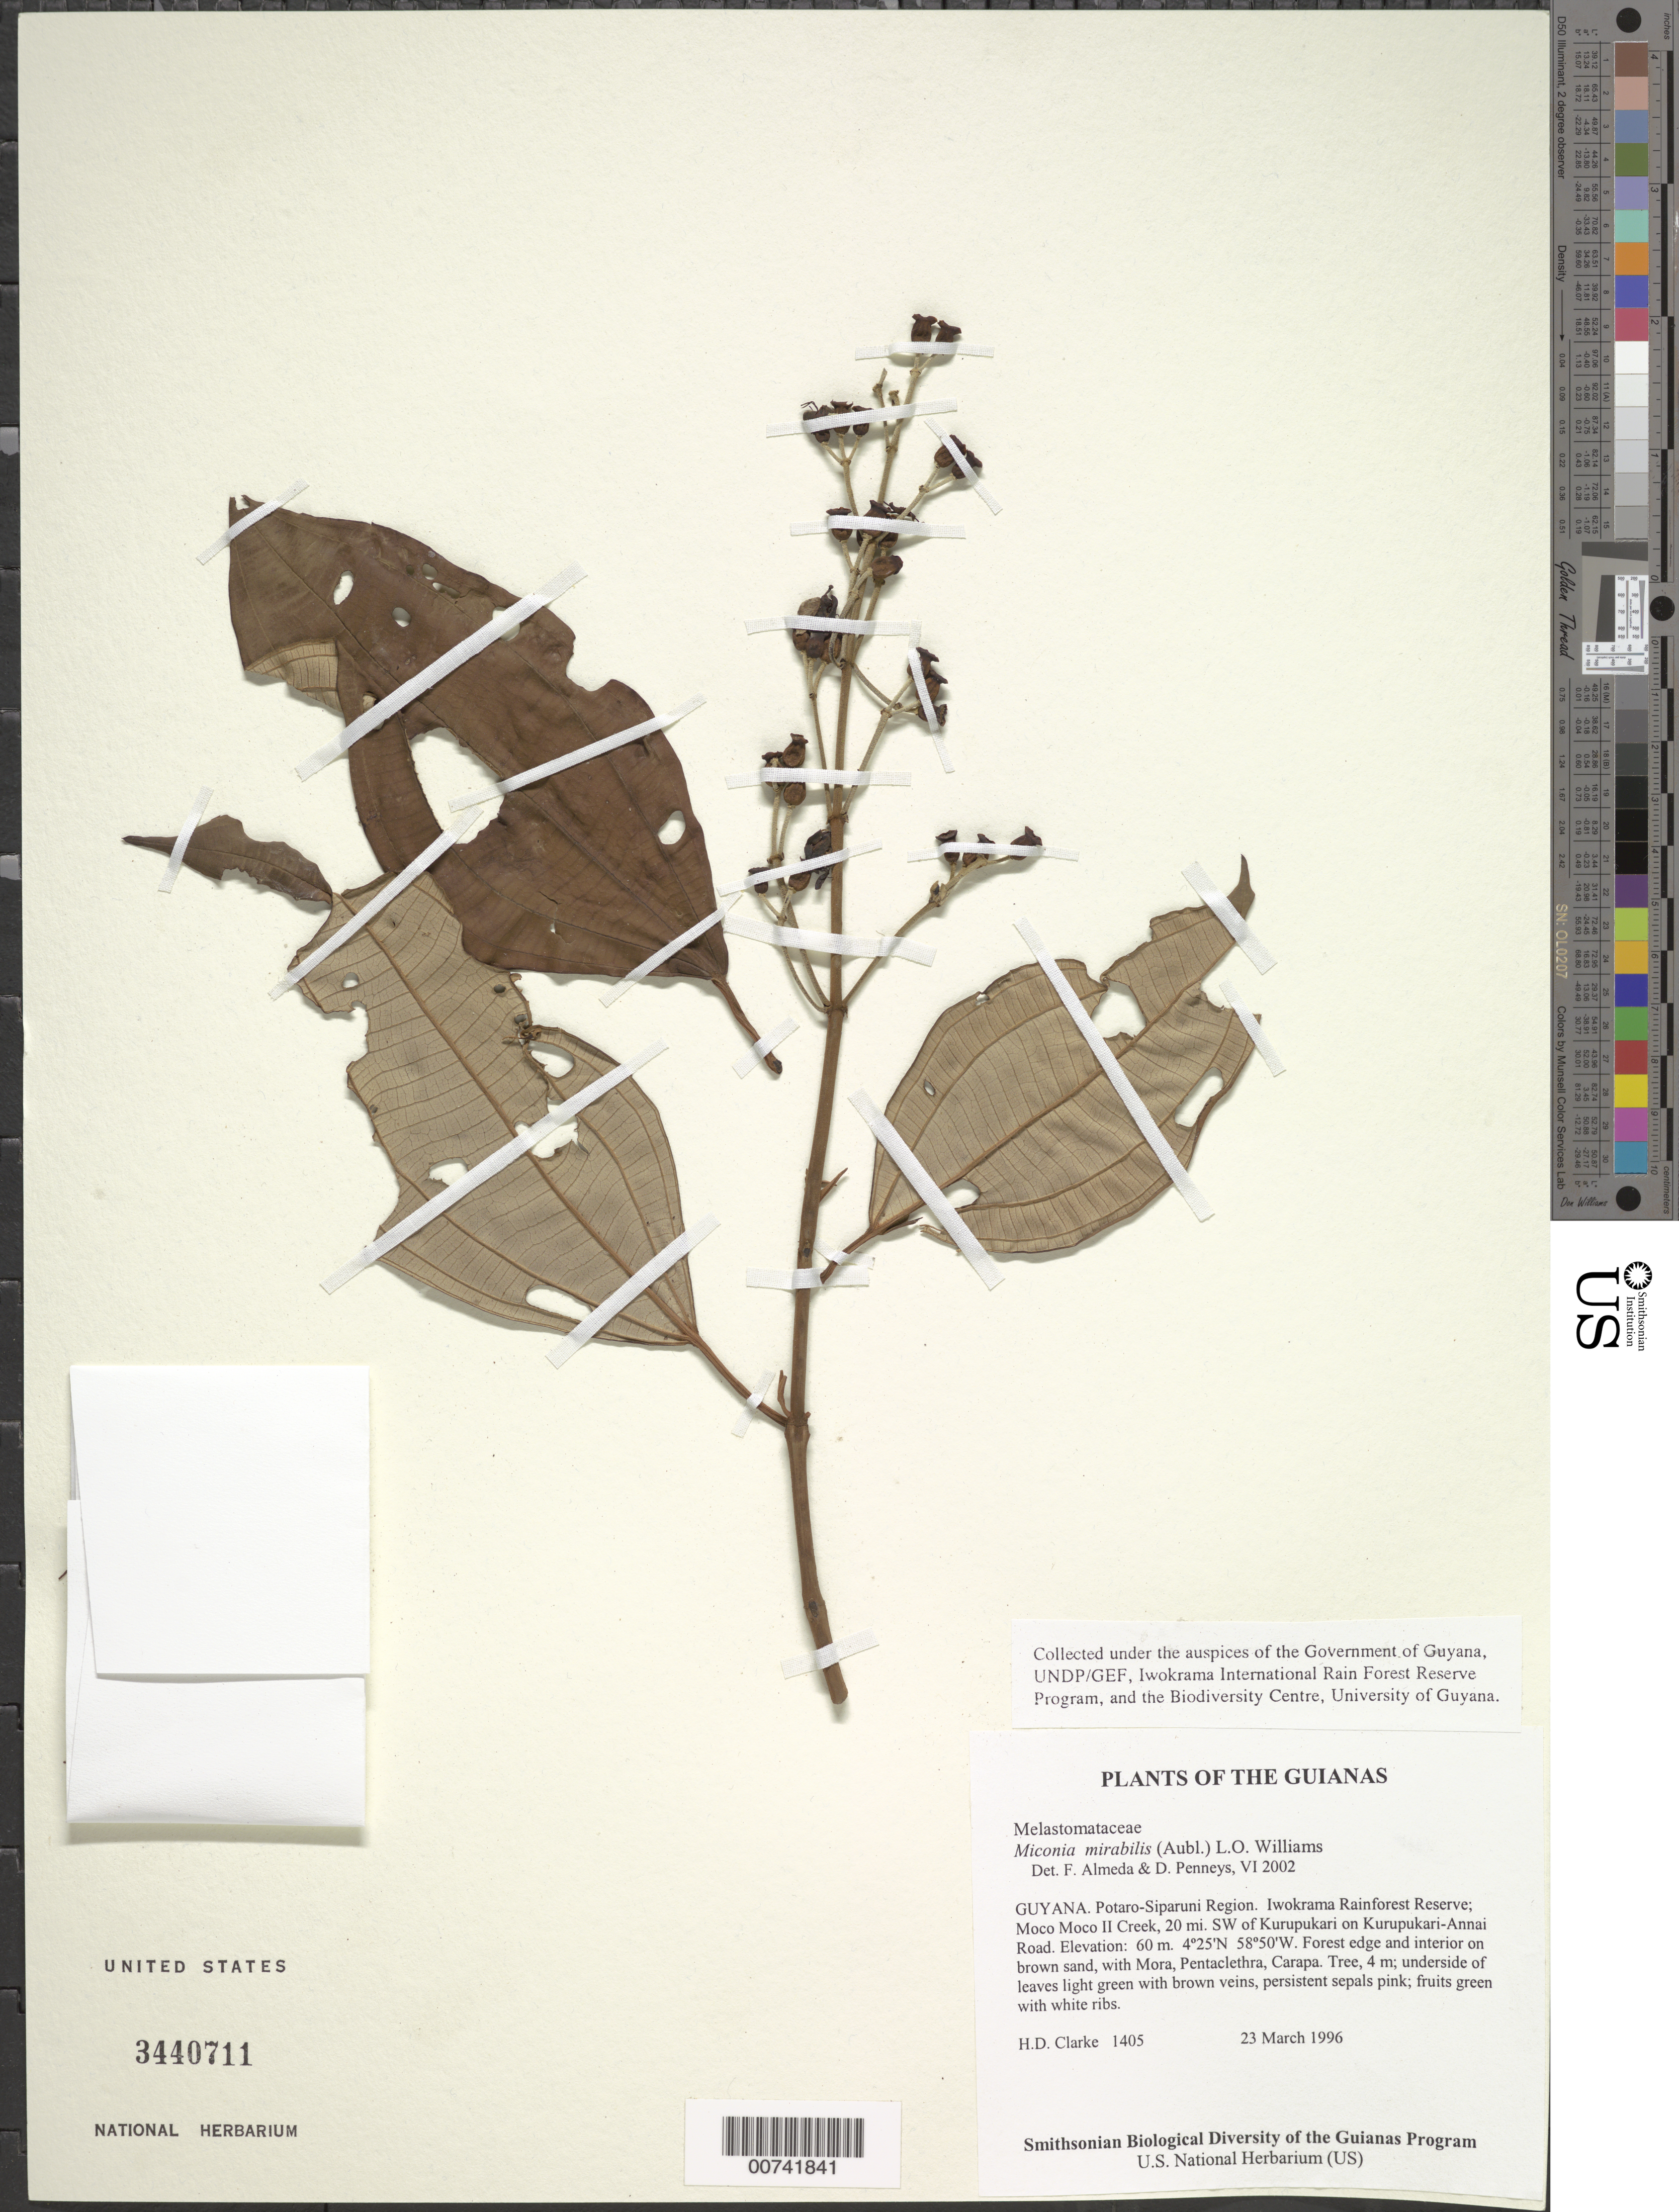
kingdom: Plantae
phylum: Tracheophyta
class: Magnoliopsida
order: Myrtales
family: Melastomataceae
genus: Miconia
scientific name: Miconia mirabilis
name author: (Aubl.) L.O. Williams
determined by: Almeda, F.; Penneys, D. S.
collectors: H. D. Clarke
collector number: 1405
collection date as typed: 23 March 1996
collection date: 1996-03-23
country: Guyana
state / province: Potaro-Siparuni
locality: Iwokrama Rainforest Reserve; Moco Moco II Creek, 20 mi. SW of Kurupukari on Kurupukari-Annai Road, near camp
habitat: Forest edge and interior on brown sand, with Mora, Pentaclethra, Carapa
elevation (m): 60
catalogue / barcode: US 3440711